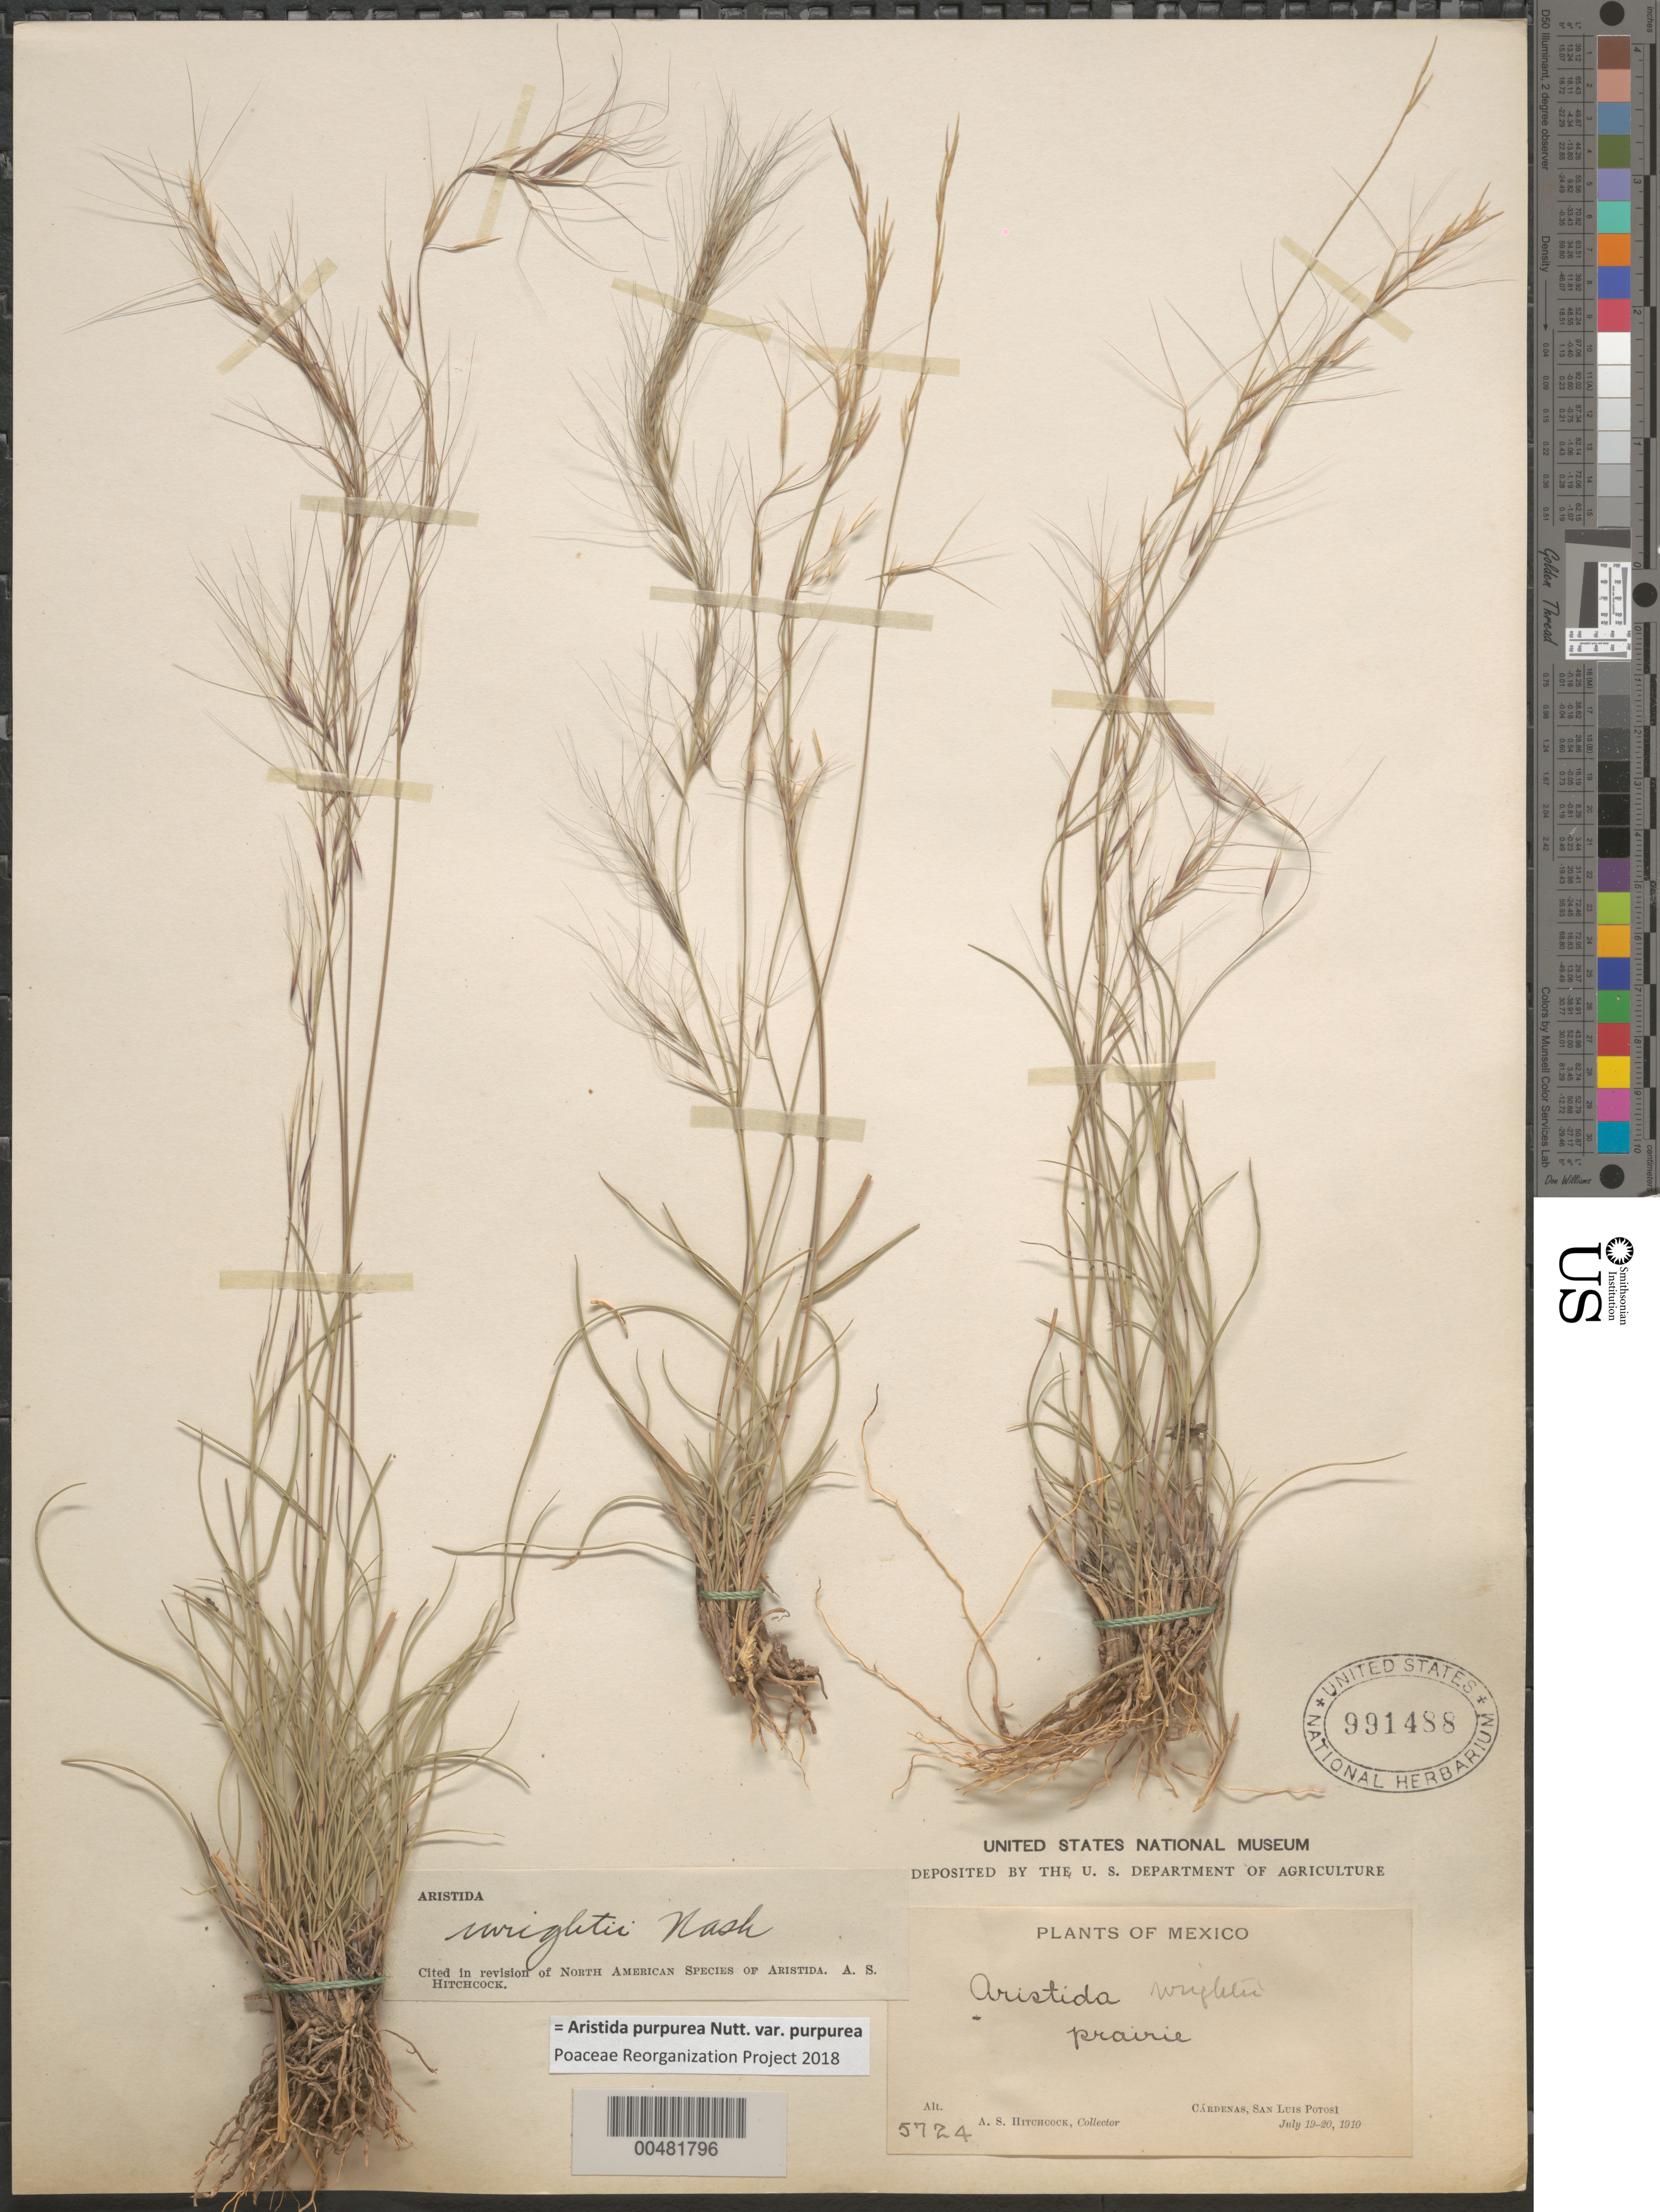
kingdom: Plantae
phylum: Tracheophyta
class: Liliopsida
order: Poales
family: Poaceae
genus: Aristida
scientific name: Aristida purpurea var. purpurea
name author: Nutt.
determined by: Poaceae Reorganization Project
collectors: A. S. Hitchcock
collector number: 5724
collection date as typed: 19 Jul 1910 to 20 Jul 1910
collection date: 1910-07-19/1910-07-20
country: Mexico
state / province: San Luis Potosi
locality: Cárdenas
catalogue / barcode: US 991488